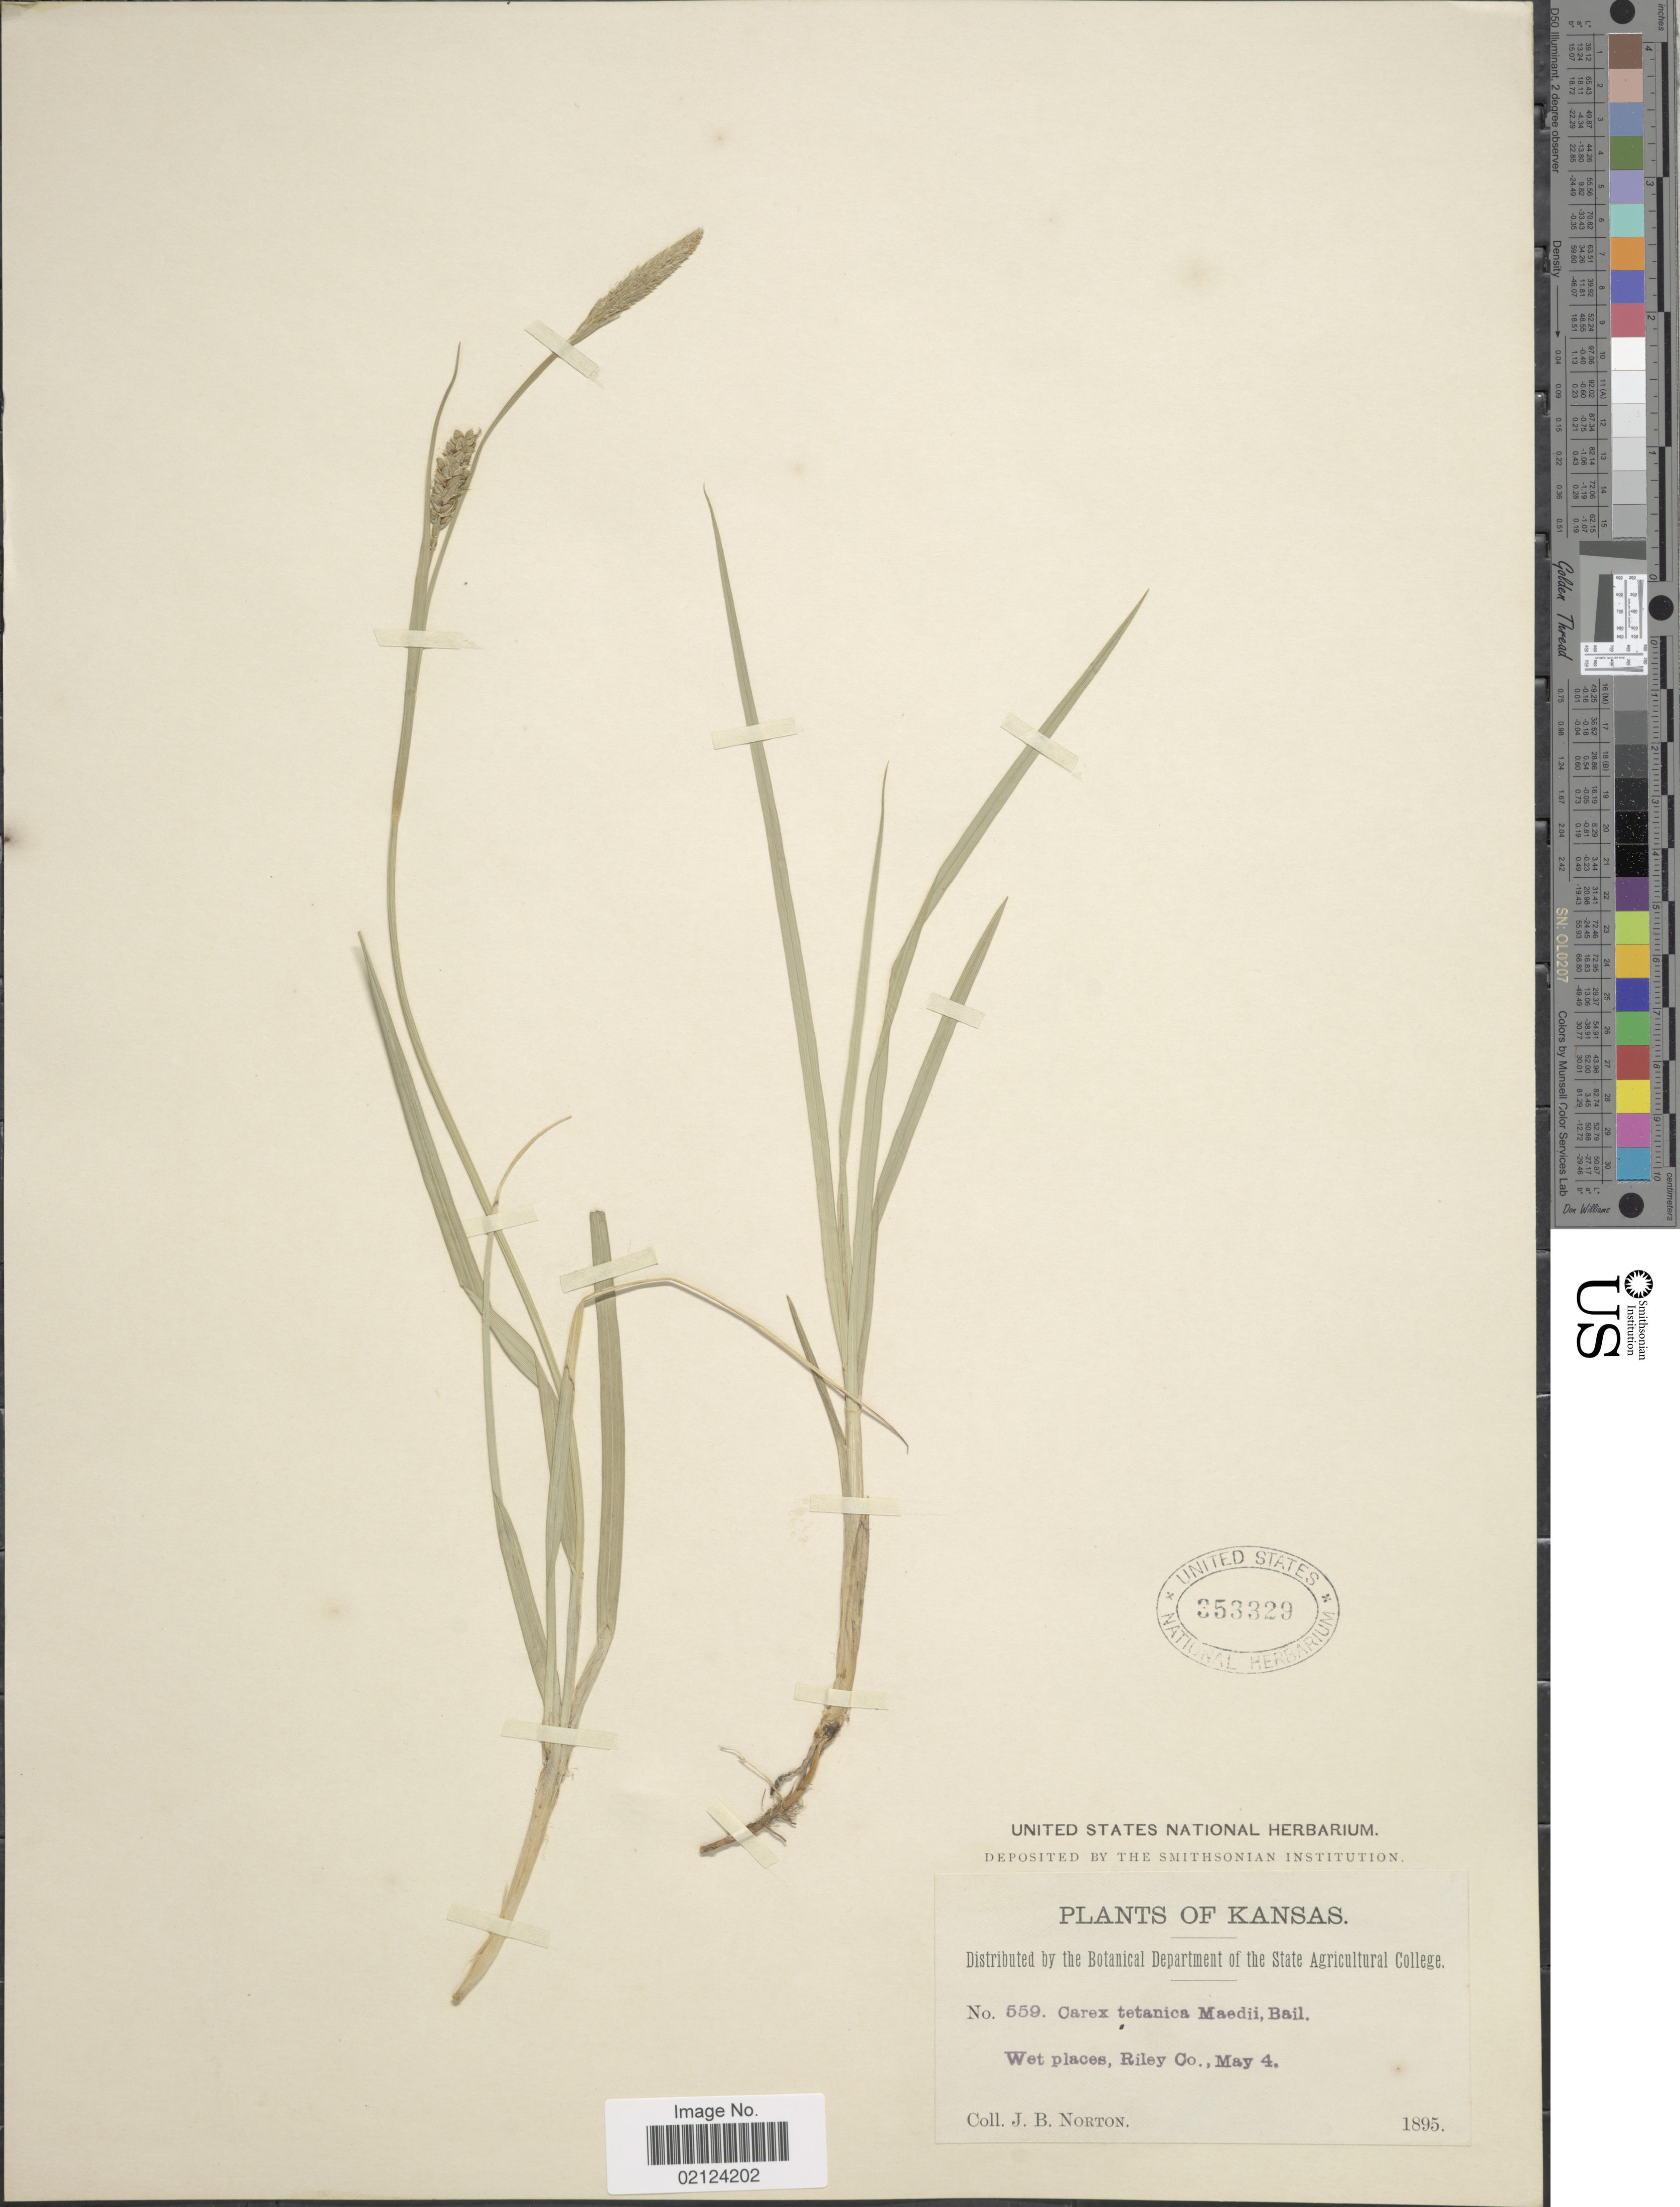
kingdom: Plantae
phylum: Tracheophyta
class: Liliopsida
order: Poales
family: Cyperaceae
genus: Carex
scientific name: Carex meadii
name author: Dewey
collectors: J. B. Norton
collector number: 559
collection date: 1895-05-04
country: United States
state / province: Kansas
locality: Riley Co.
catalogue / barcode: US 353329